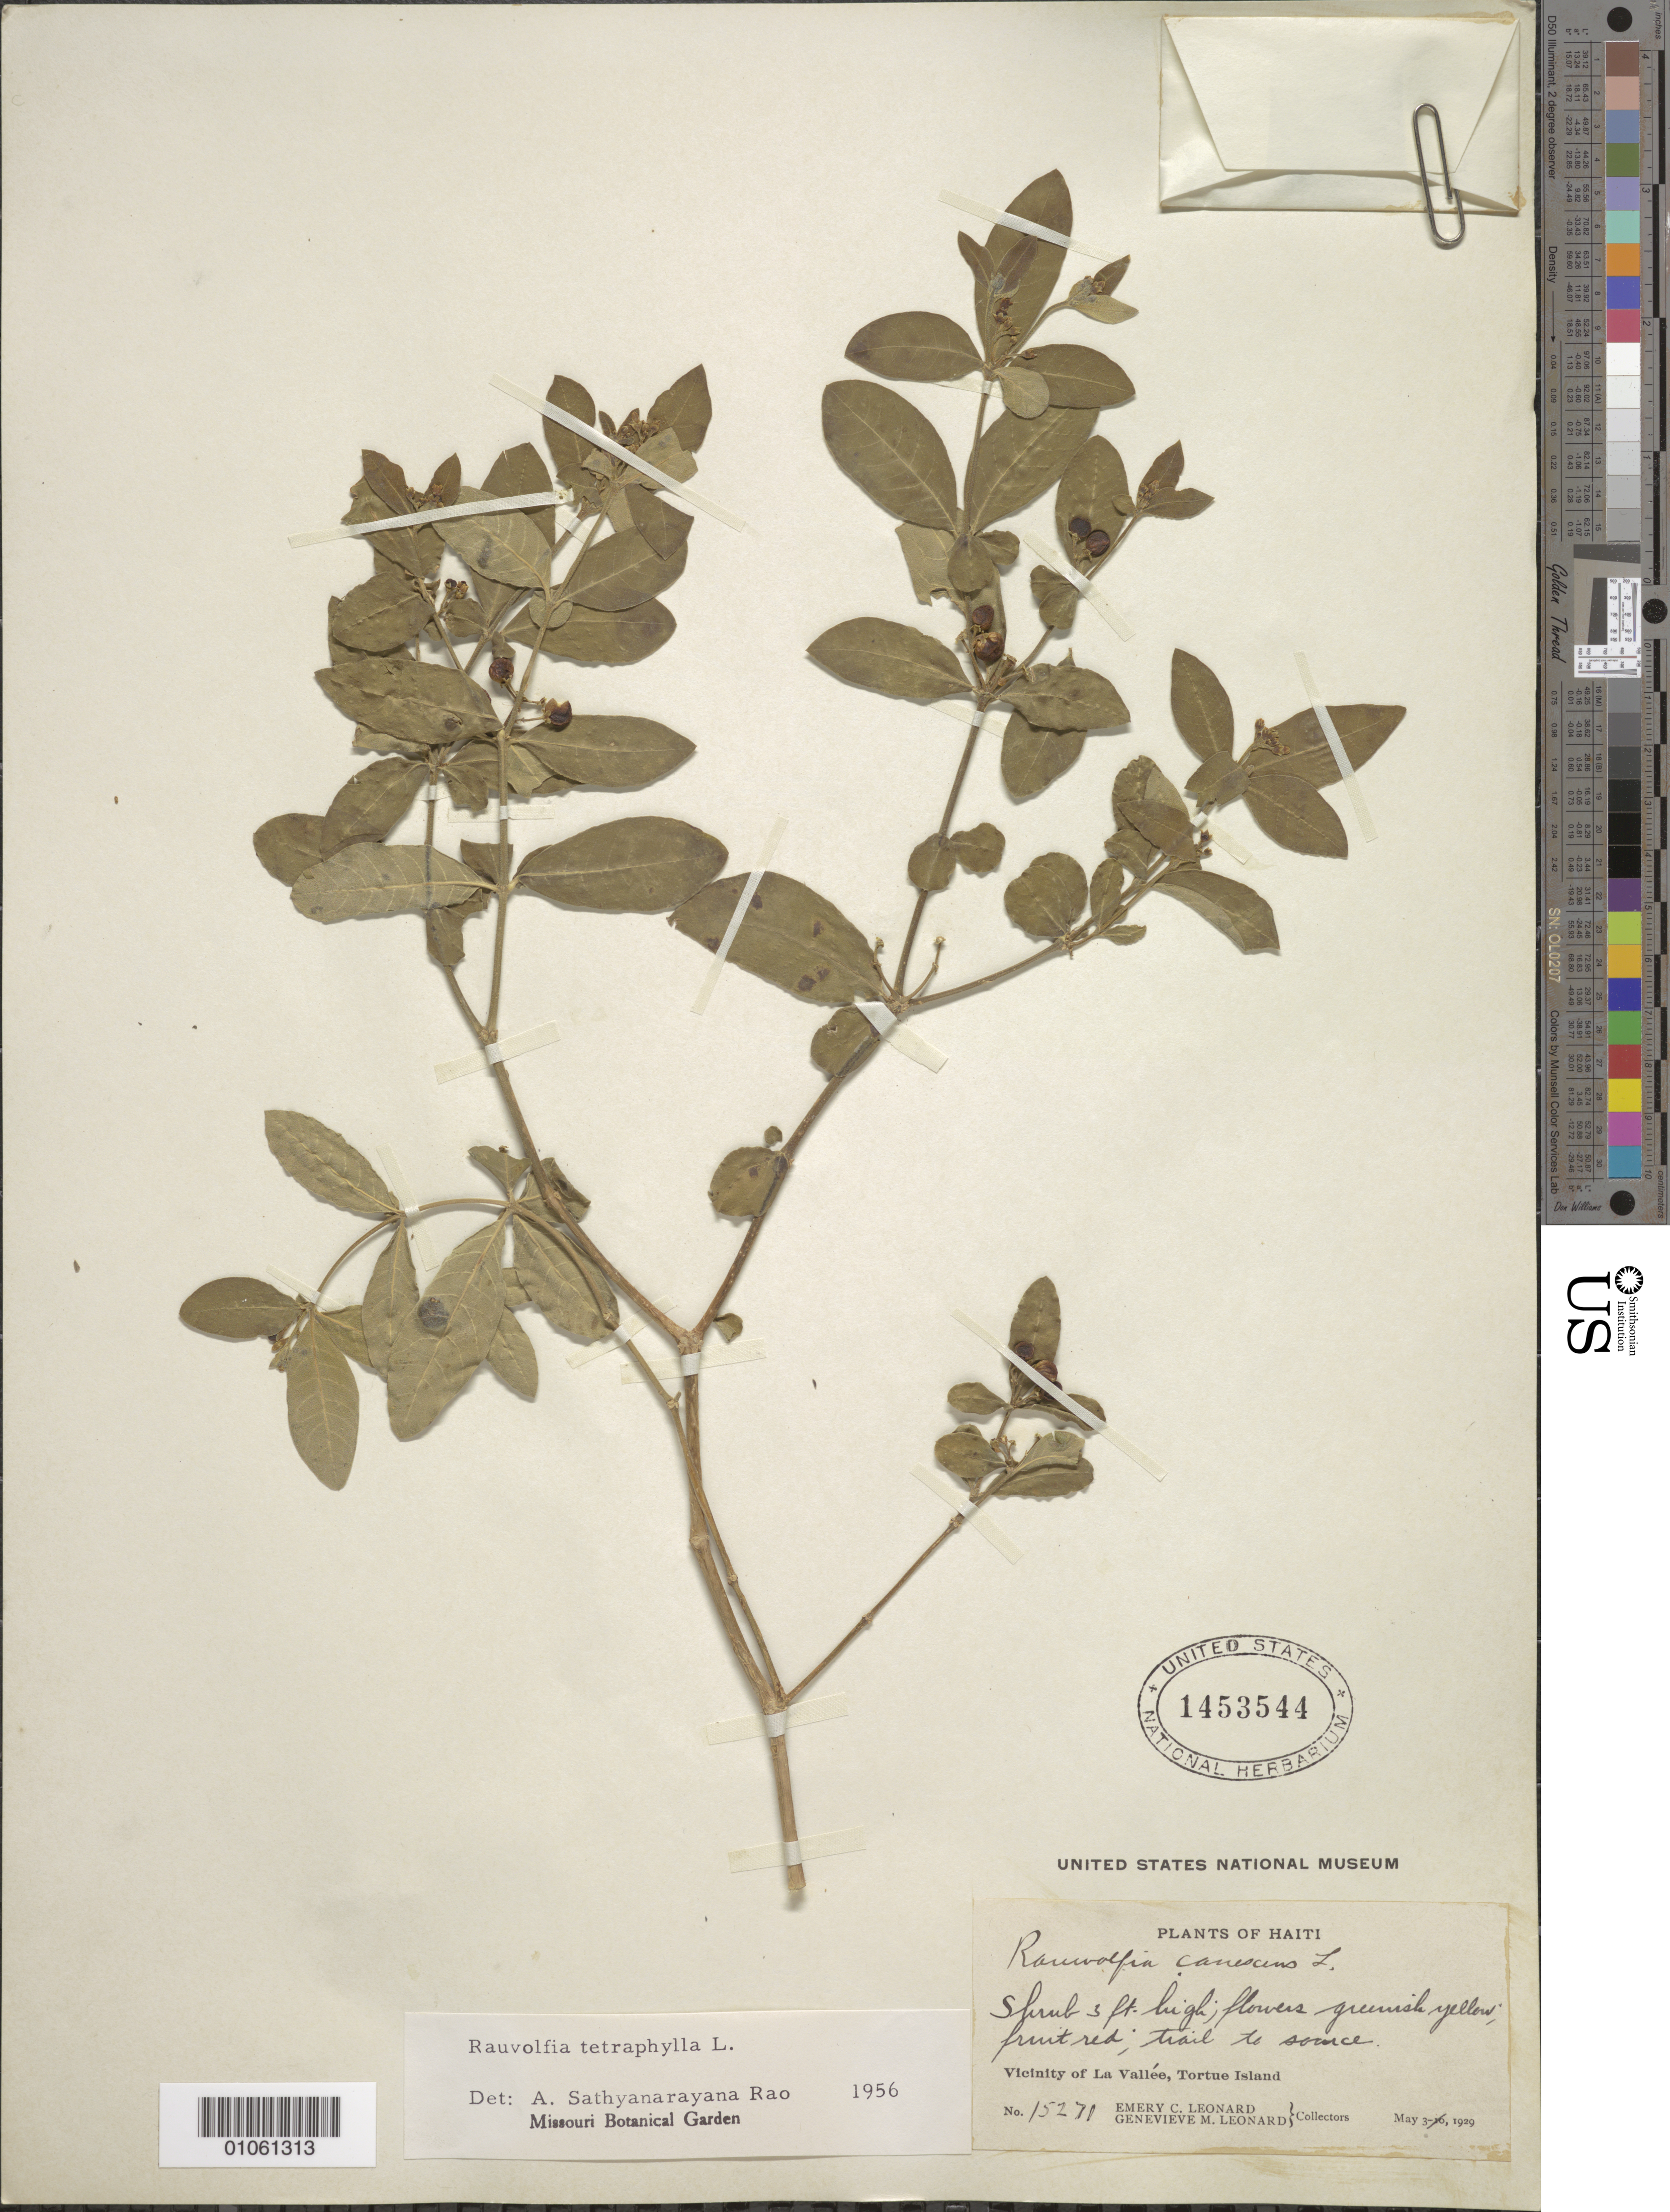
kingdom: Plantae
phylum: Tracheophyta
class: Magnoliopsida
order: Gentianales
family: Apocynaceae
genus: Rauvolfia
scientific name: Rauvolfia tetraphylla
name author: L.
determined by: Rao, A. S.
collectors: E. C. Leonard & G. M. Leonard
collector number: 15271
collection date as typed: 03 May 1929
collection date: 1929-05-03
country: Haiti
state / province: Nord-Óuest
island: Île de la Tortue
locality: Tortue Island, vicinity of La Vallée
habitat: Trail to source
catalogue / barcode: US 1453544